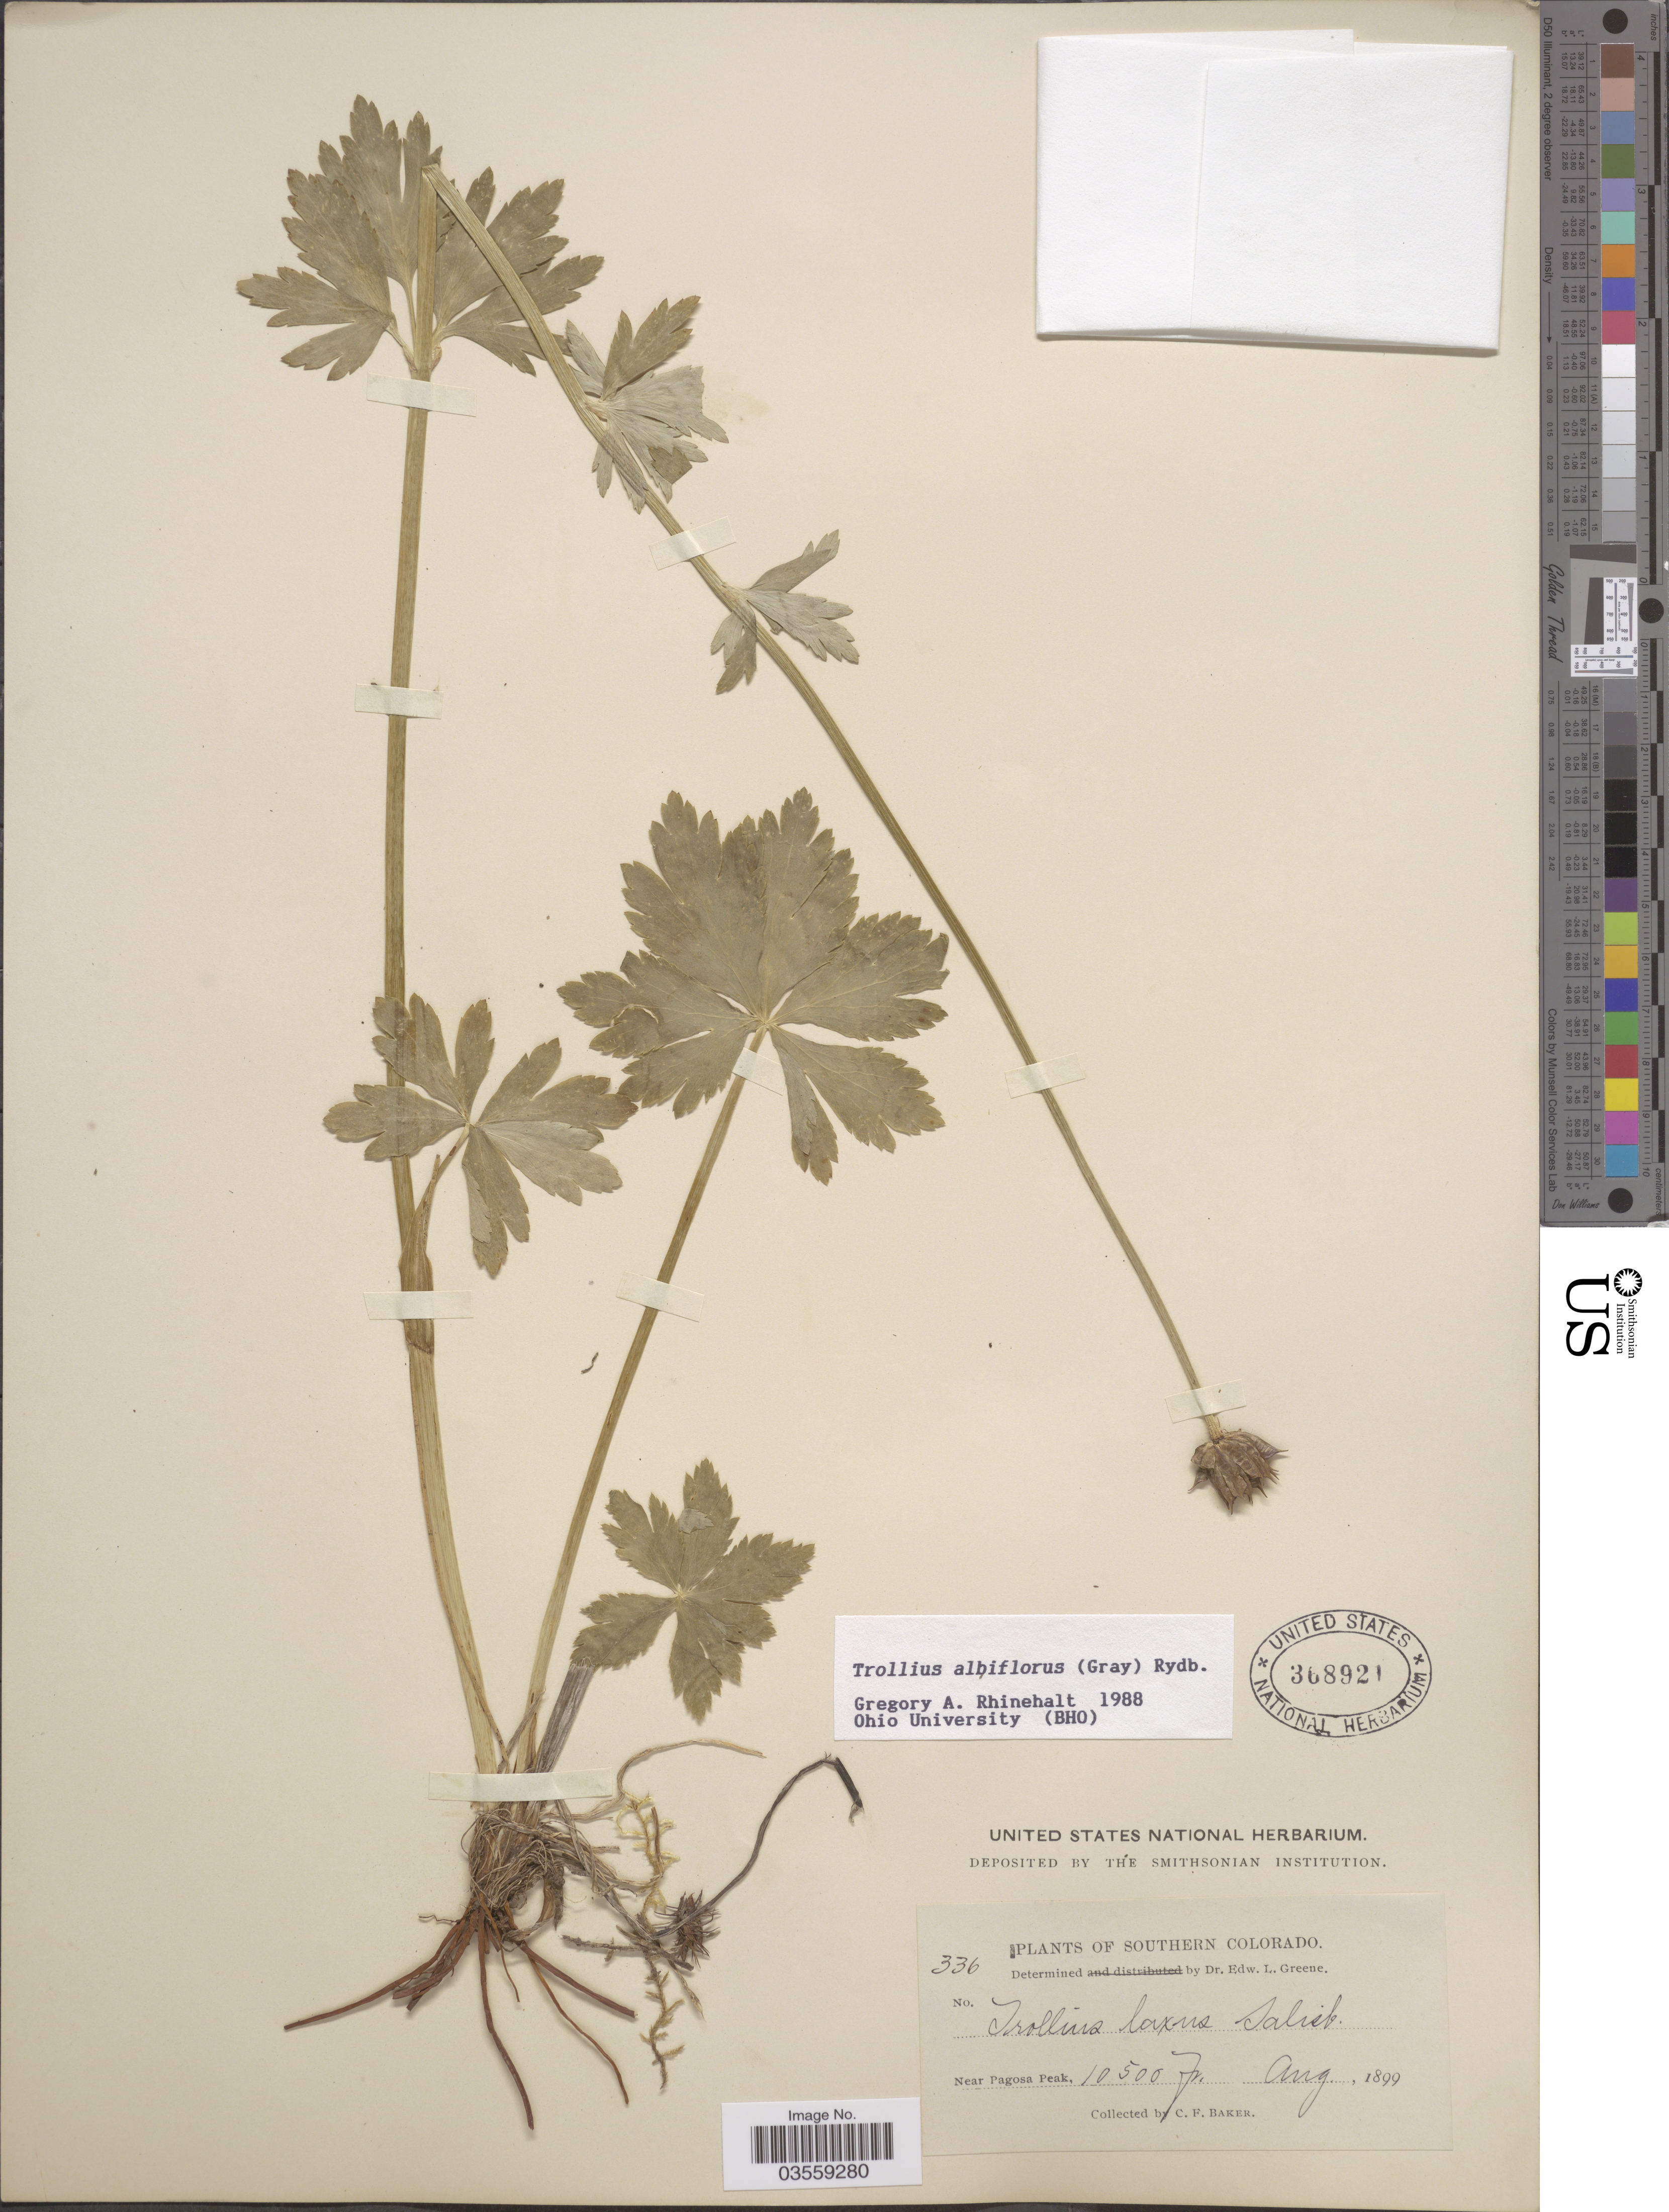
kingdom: Plantae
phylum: Tracheophyta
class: Magnoliopsida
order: Ranunculales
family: Ranunculaceae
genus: Trollius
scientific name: Trollius albiflorus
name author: (A. Gray) Rydb.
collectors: C. F. Baker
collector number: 336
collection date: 1899-08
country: United States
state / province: Colorado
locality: Southern Colorado. Near Pagosa Peak.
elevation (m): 3200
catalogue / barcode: US 368921